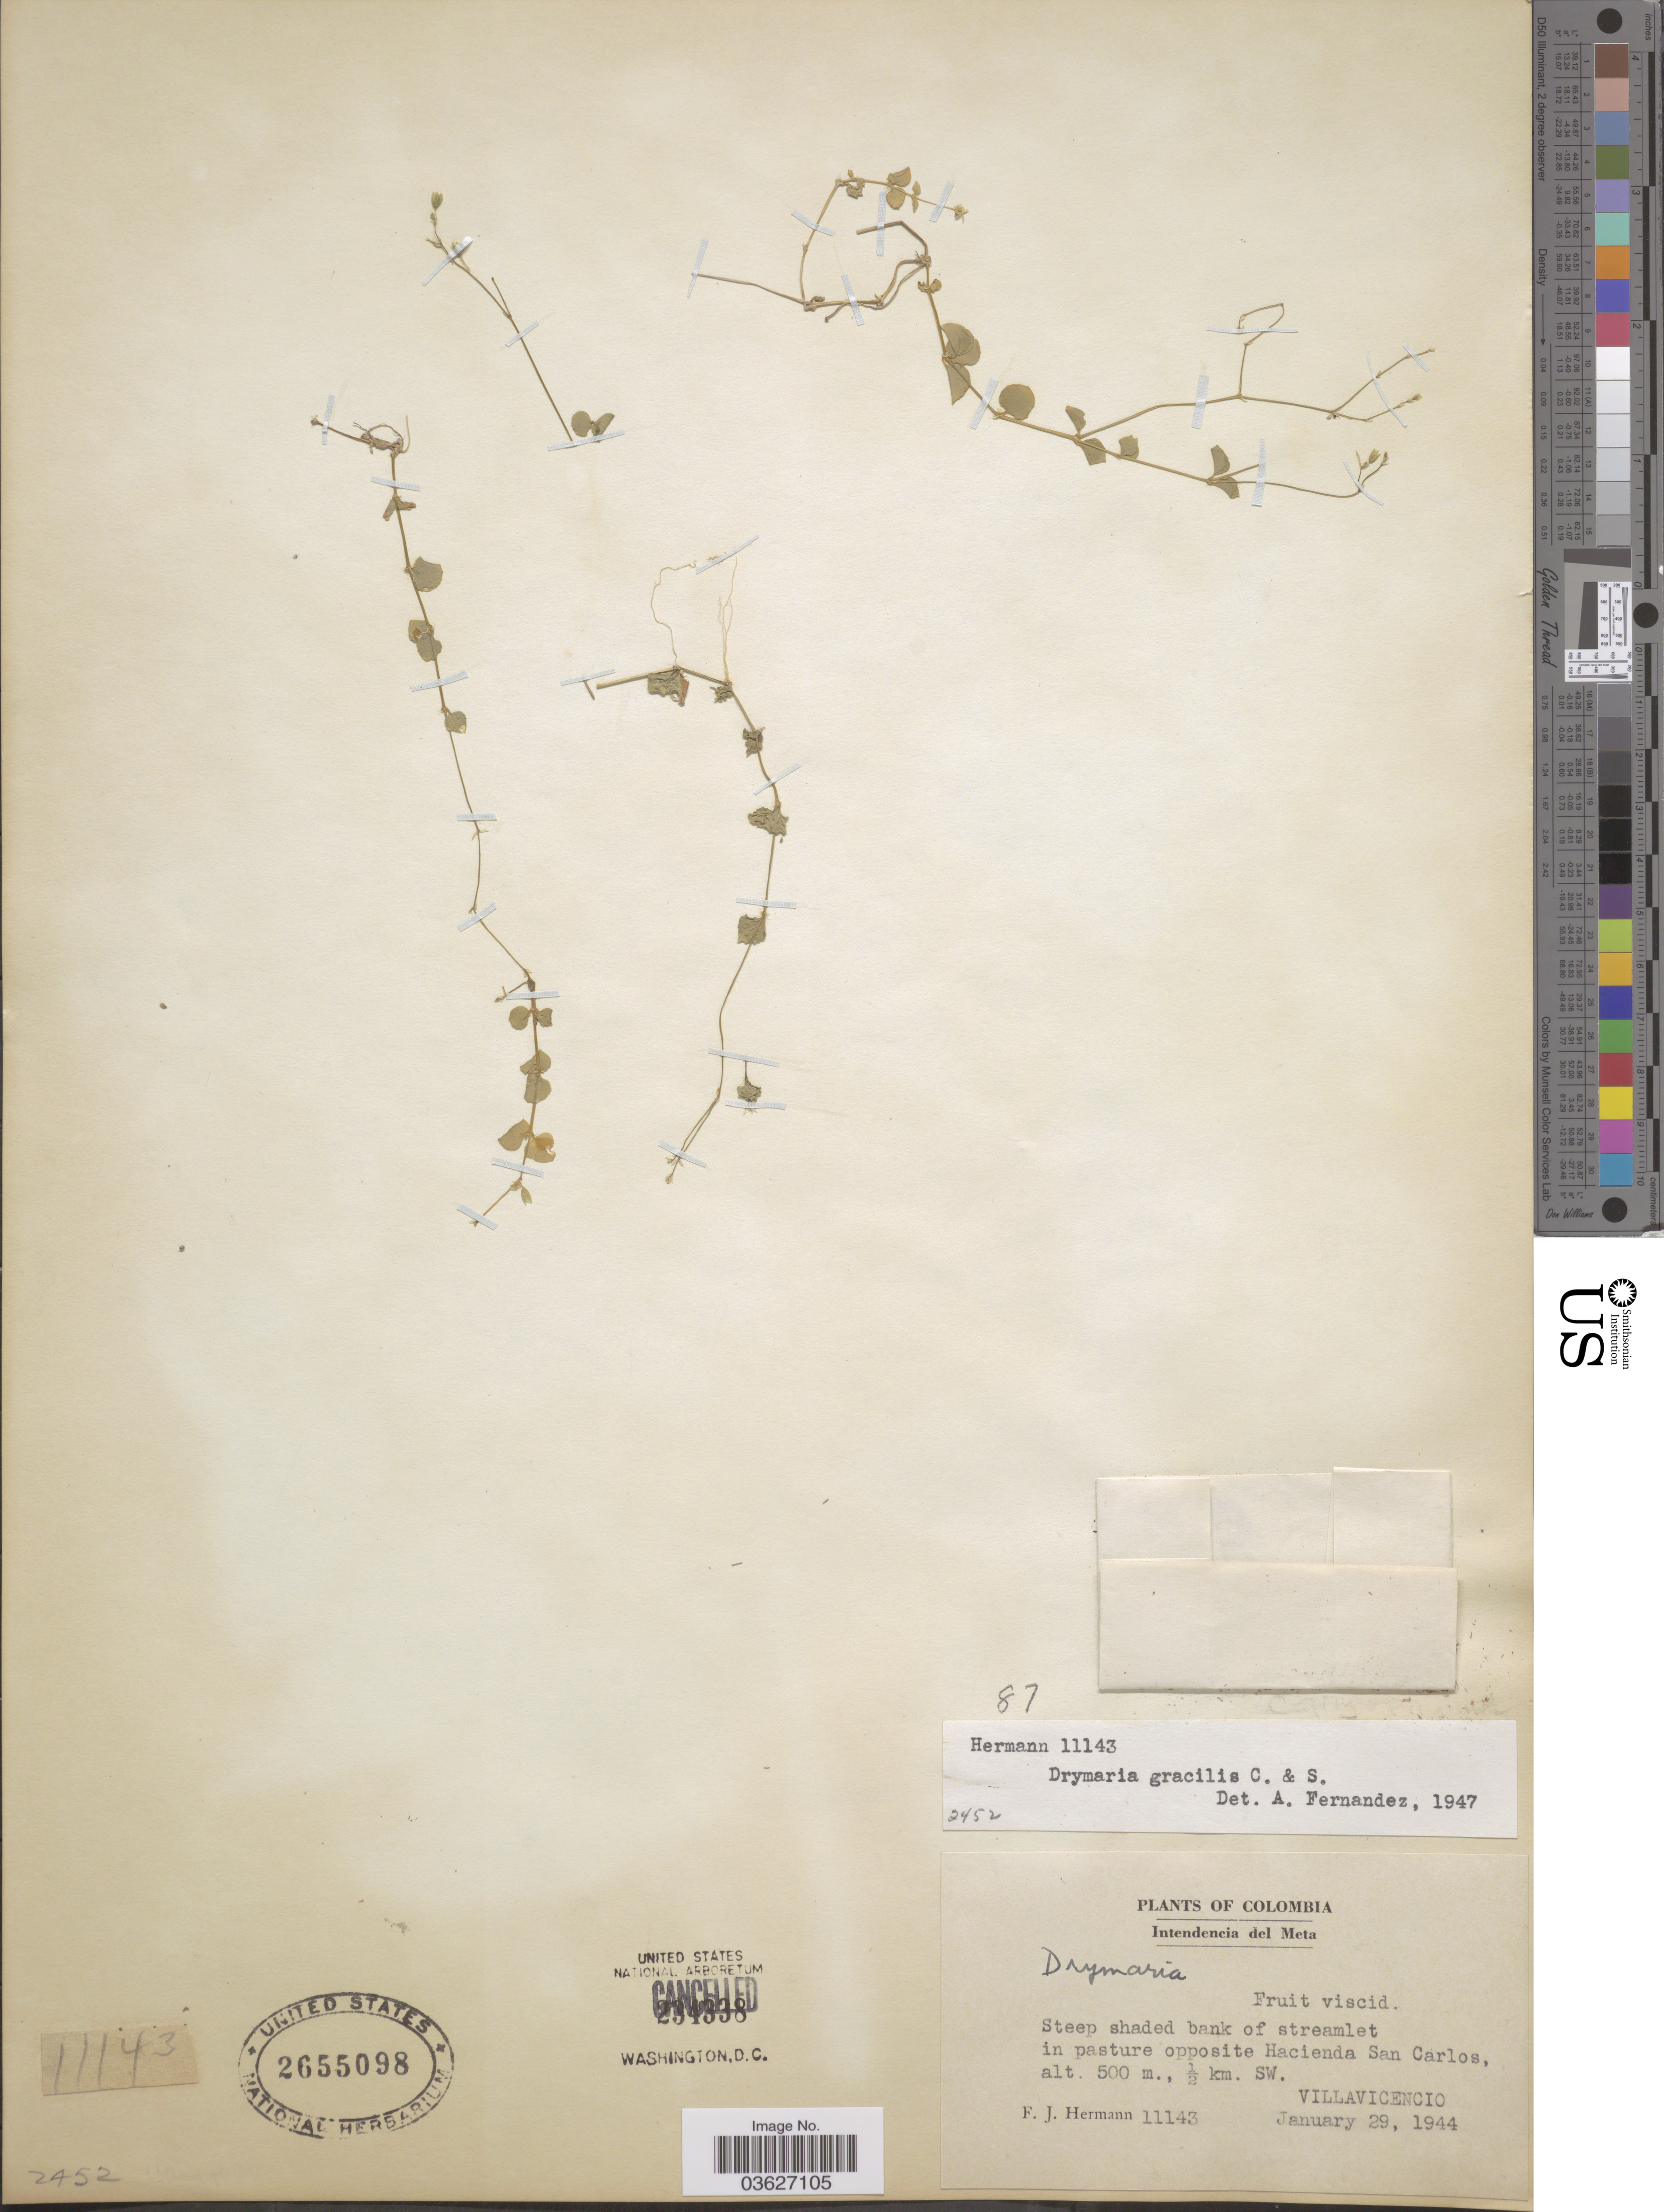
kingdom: Plantae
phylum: Tracheophyta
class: Magnoliopsida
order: Caryophyllales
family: Caryophyllaceae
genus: Drymaria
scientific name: Drymaria gracilis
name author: Cham. & Schltdl.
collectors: F. J. Hermann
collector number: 11143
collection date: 1944-01-29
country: Colombia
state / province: Meta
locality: Intendencia del Meta. In pasture opposite Hacienda San Carlos, ½ km. SW. Villavicencio.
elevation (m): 500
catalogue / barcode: US 2655098